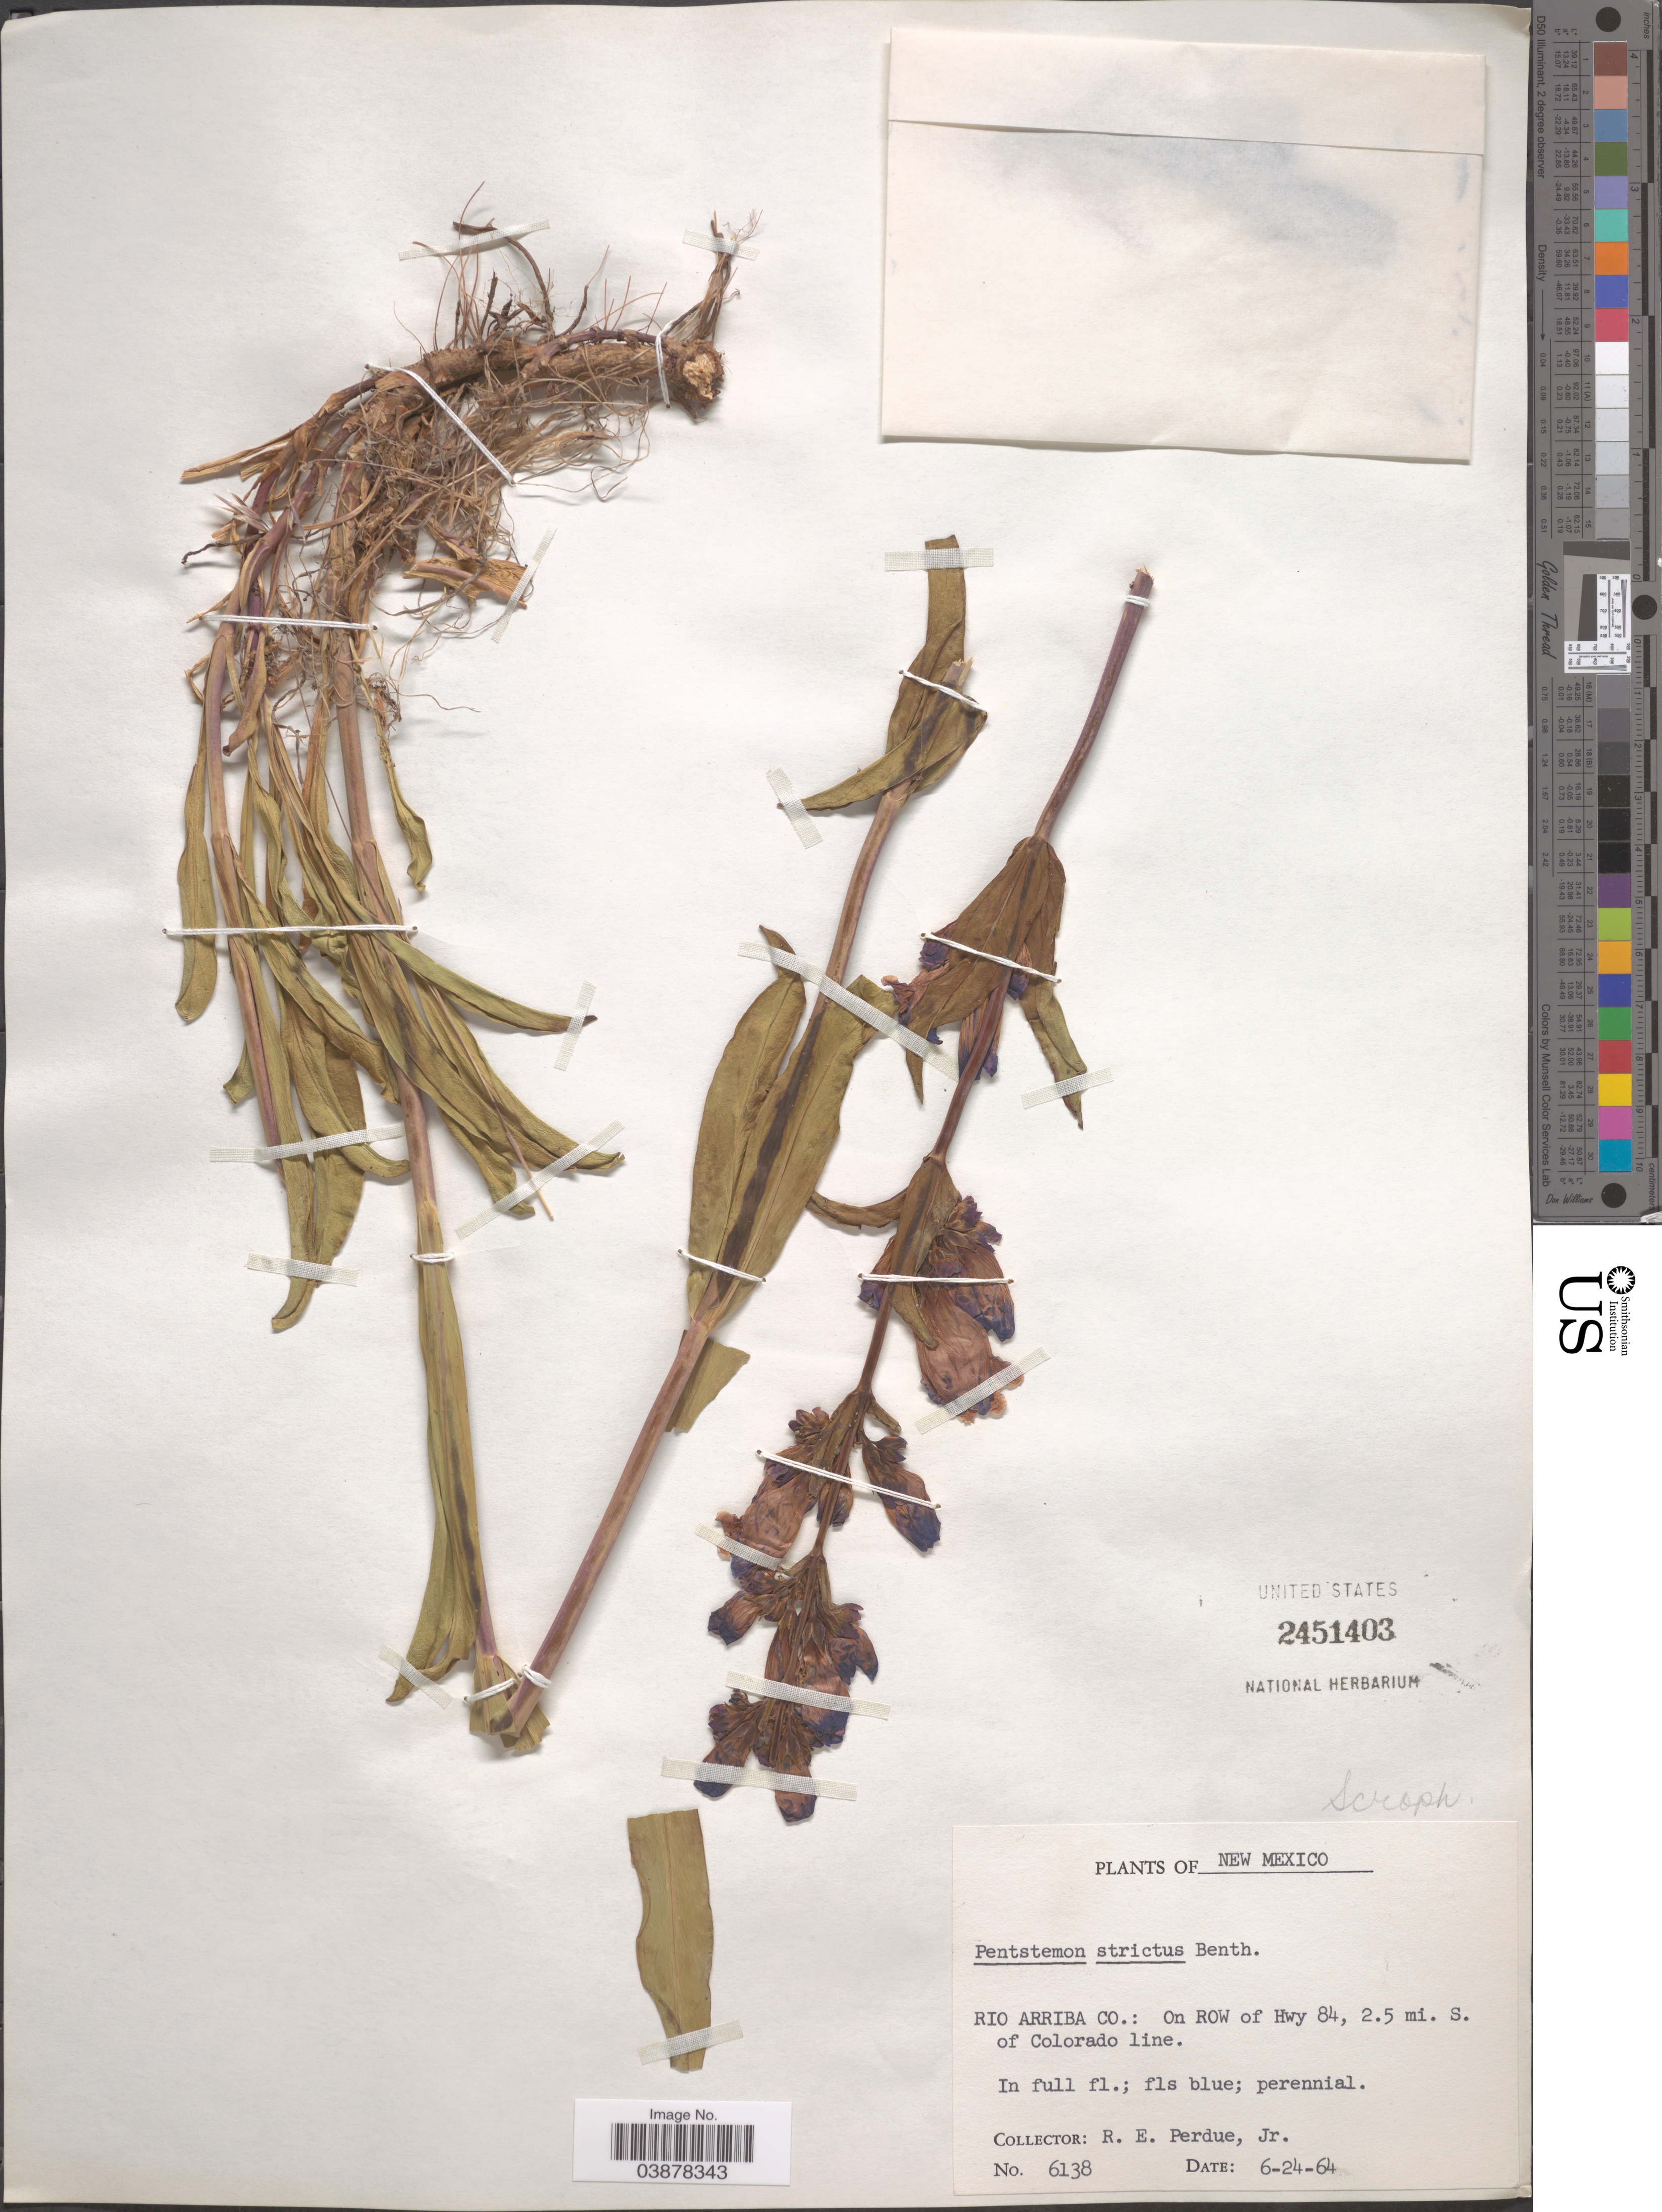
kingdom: Plantae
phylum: Tracheophyta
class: Magnoliopsida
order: Lamiales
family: Plantaginaceae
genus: Penstemon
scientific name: Penstemon strictus subsp. strictus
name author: Benth.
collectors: R. E. Perdue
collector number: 6138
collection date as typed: Transcribed d/m/y: 24/6/64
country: United States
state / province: New Mexico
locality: Rio Arriba Co.: On Row of Hwy 84, 2.5 mi. S. of Colorado line.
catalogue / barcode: US 2451403